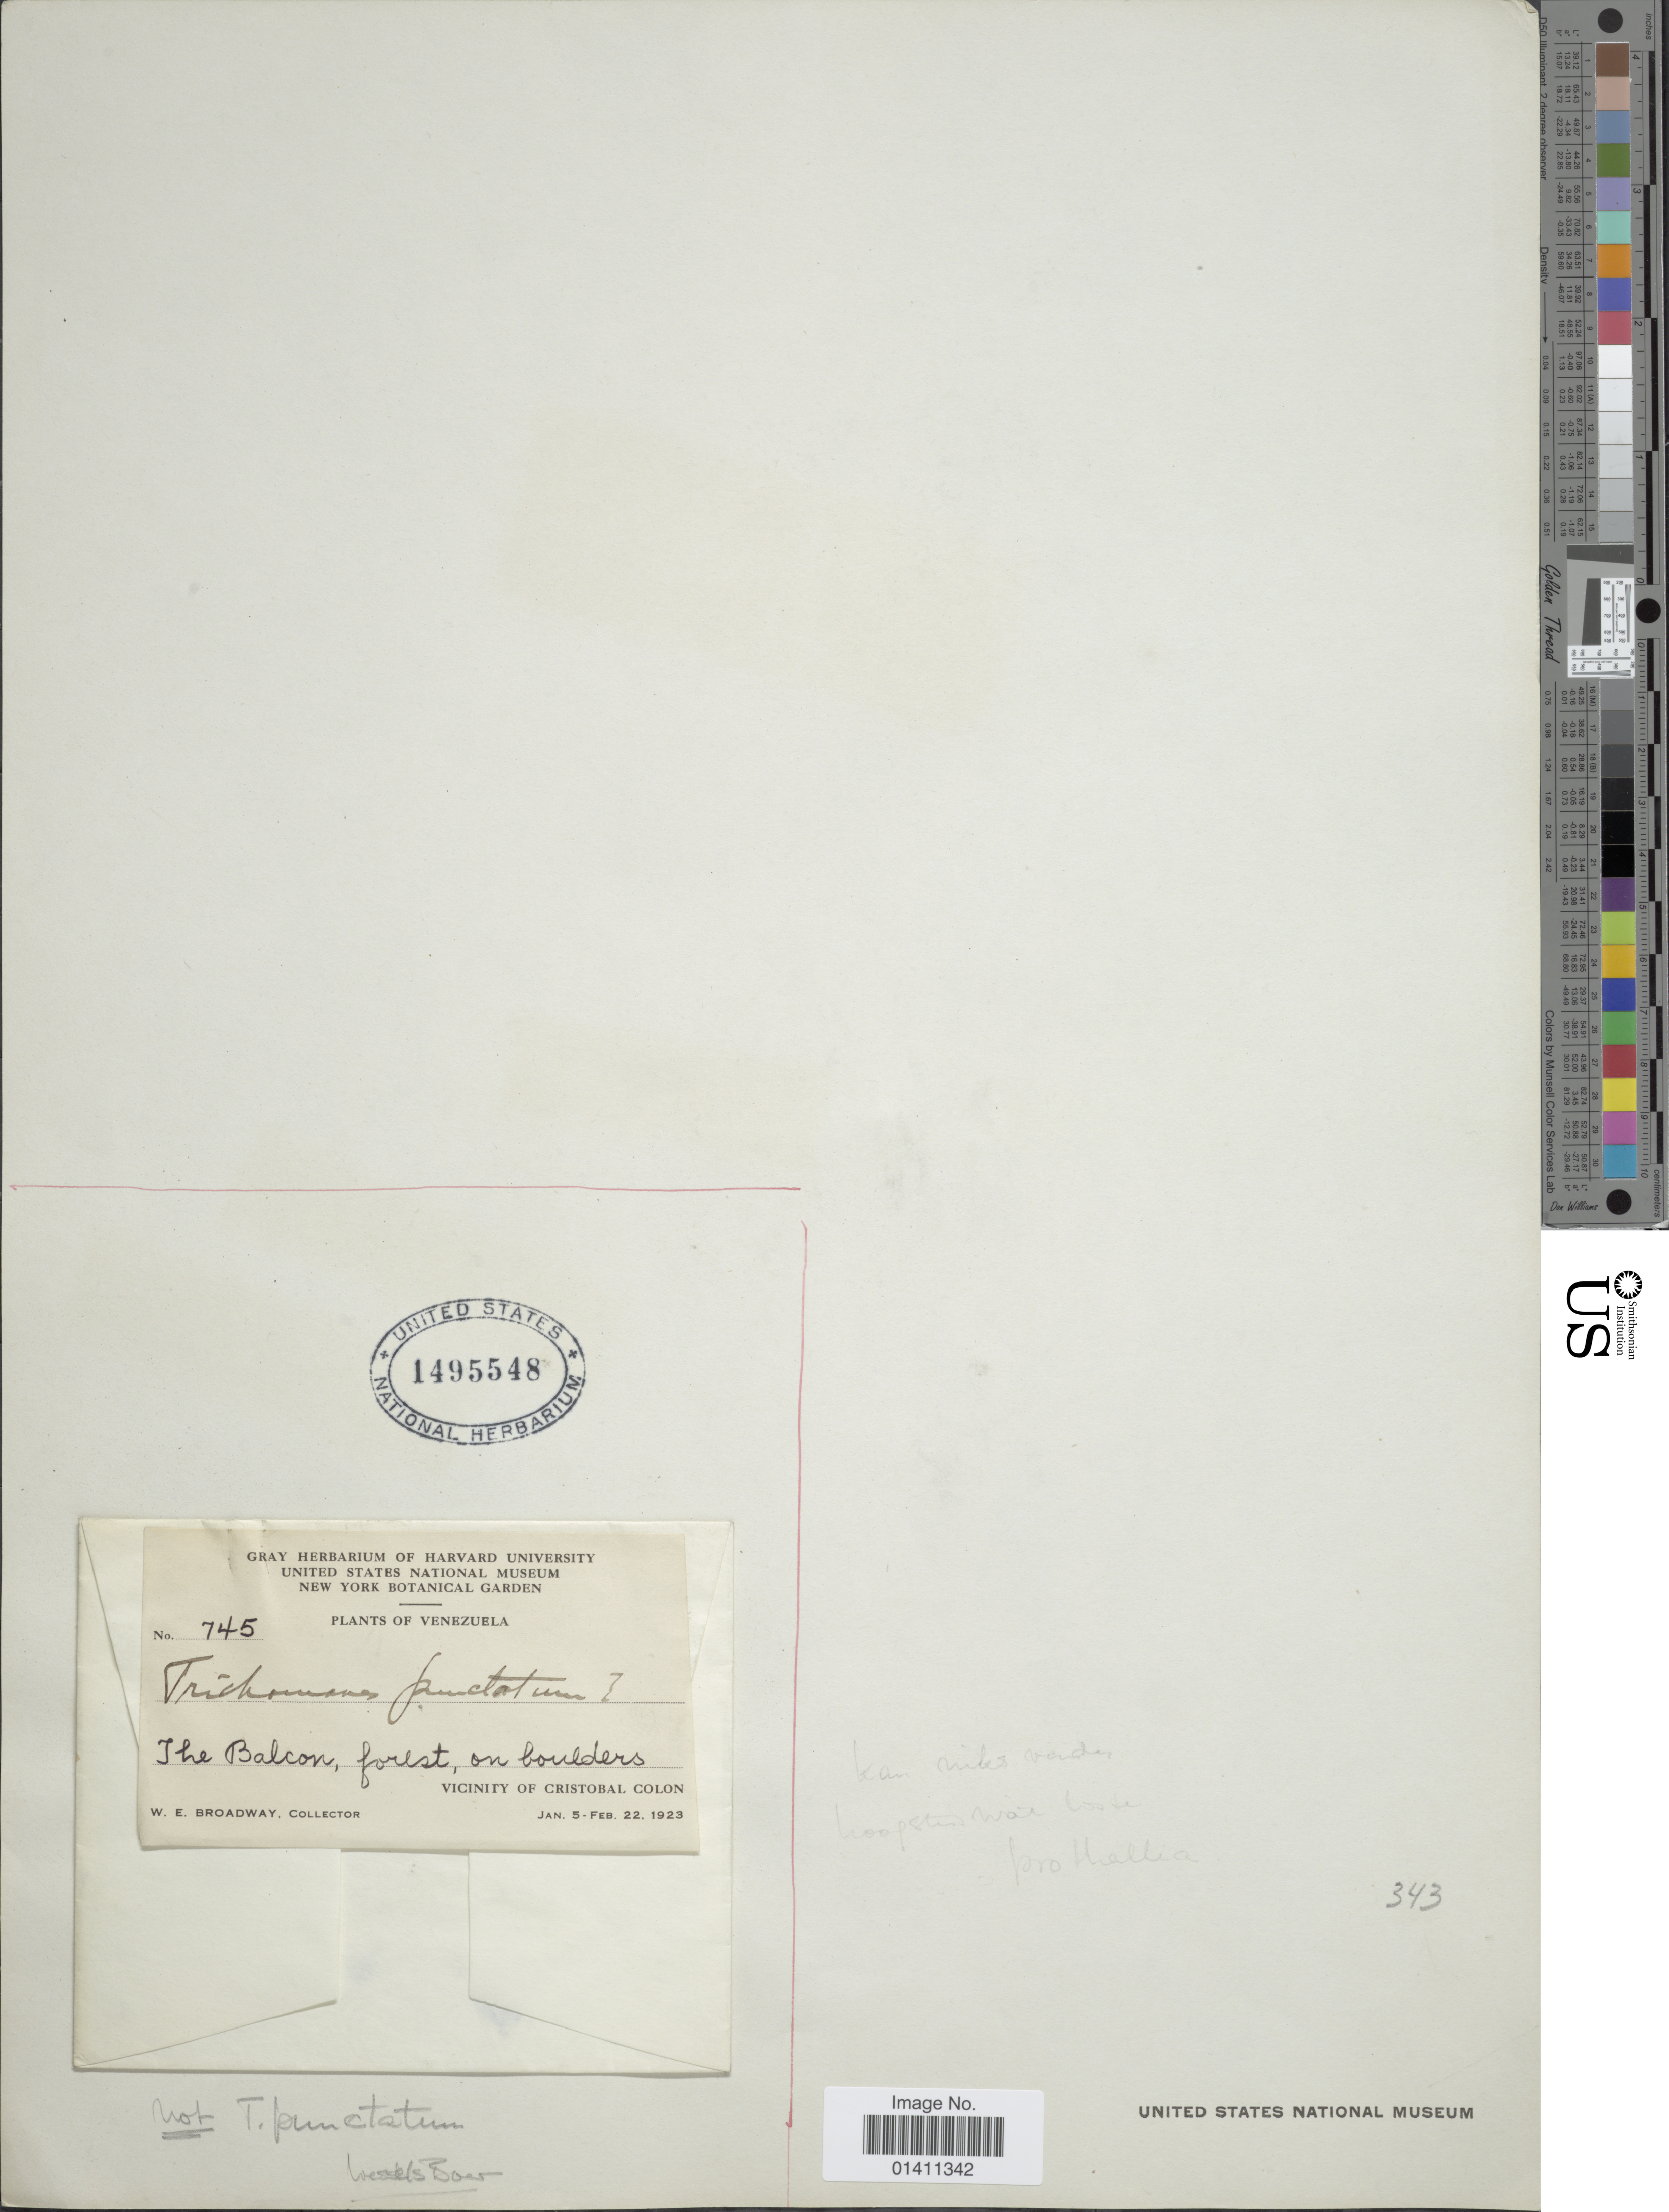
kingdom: Plantae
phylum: Tracheophyta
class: Polypodiopsida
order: Hymenophyllales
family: Hymenophyllaceae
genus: Didymoglossum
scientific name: Didymoglossum punctatum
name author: (Poir.) Desv.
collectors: W. E. Broadway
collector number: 745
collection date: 1923-01-05/1923-02-22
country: Venezuela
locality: The Balcon, forest, on boulders. Vicinity of Cristobal Colon.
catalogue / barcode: US 1495548